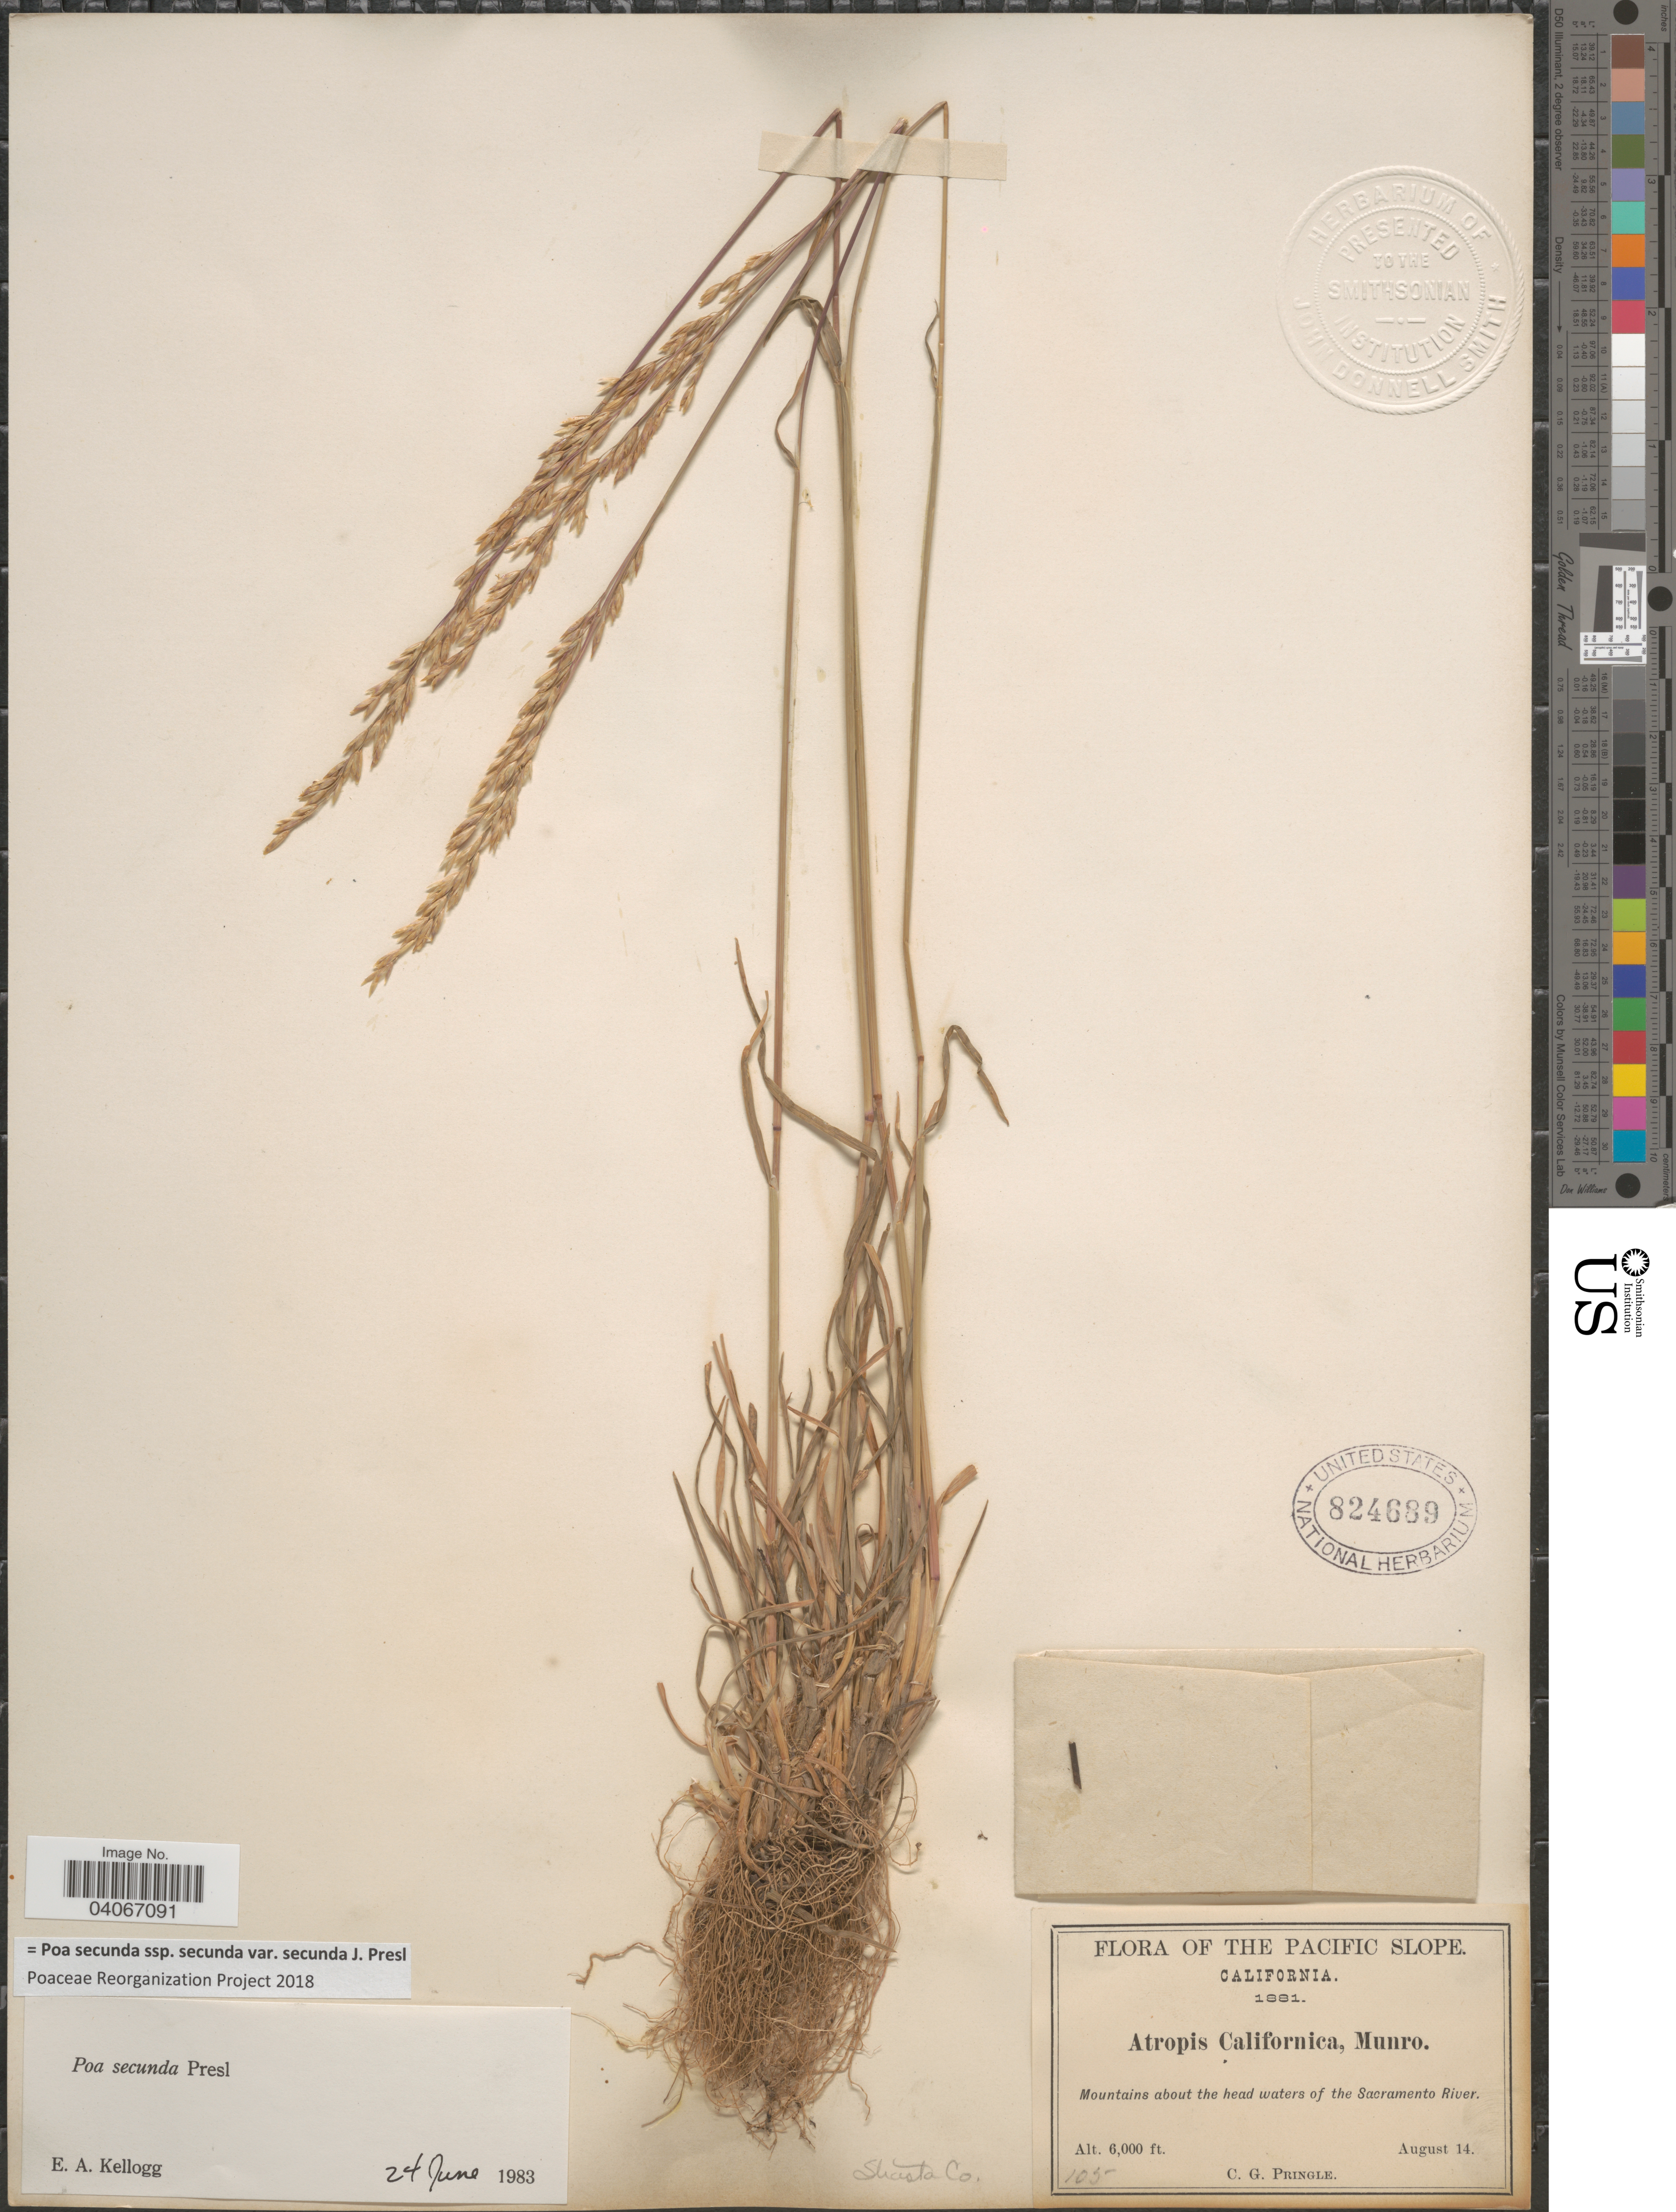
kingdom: Plantae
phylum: Tracheophyta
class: Liliopsida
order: Poales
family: Poaceae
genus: Poa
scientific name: Poa secunda subsp. secunda var. secunda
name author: J. Presl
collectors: C. G. Pringle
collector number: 105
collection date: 1881-08-14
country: United States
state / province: California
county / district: Shasta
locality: The Pacific Slope. Mountains about the head waters of the Sacramento River. Shasta Co.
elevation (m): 1829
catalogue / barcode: US 824689